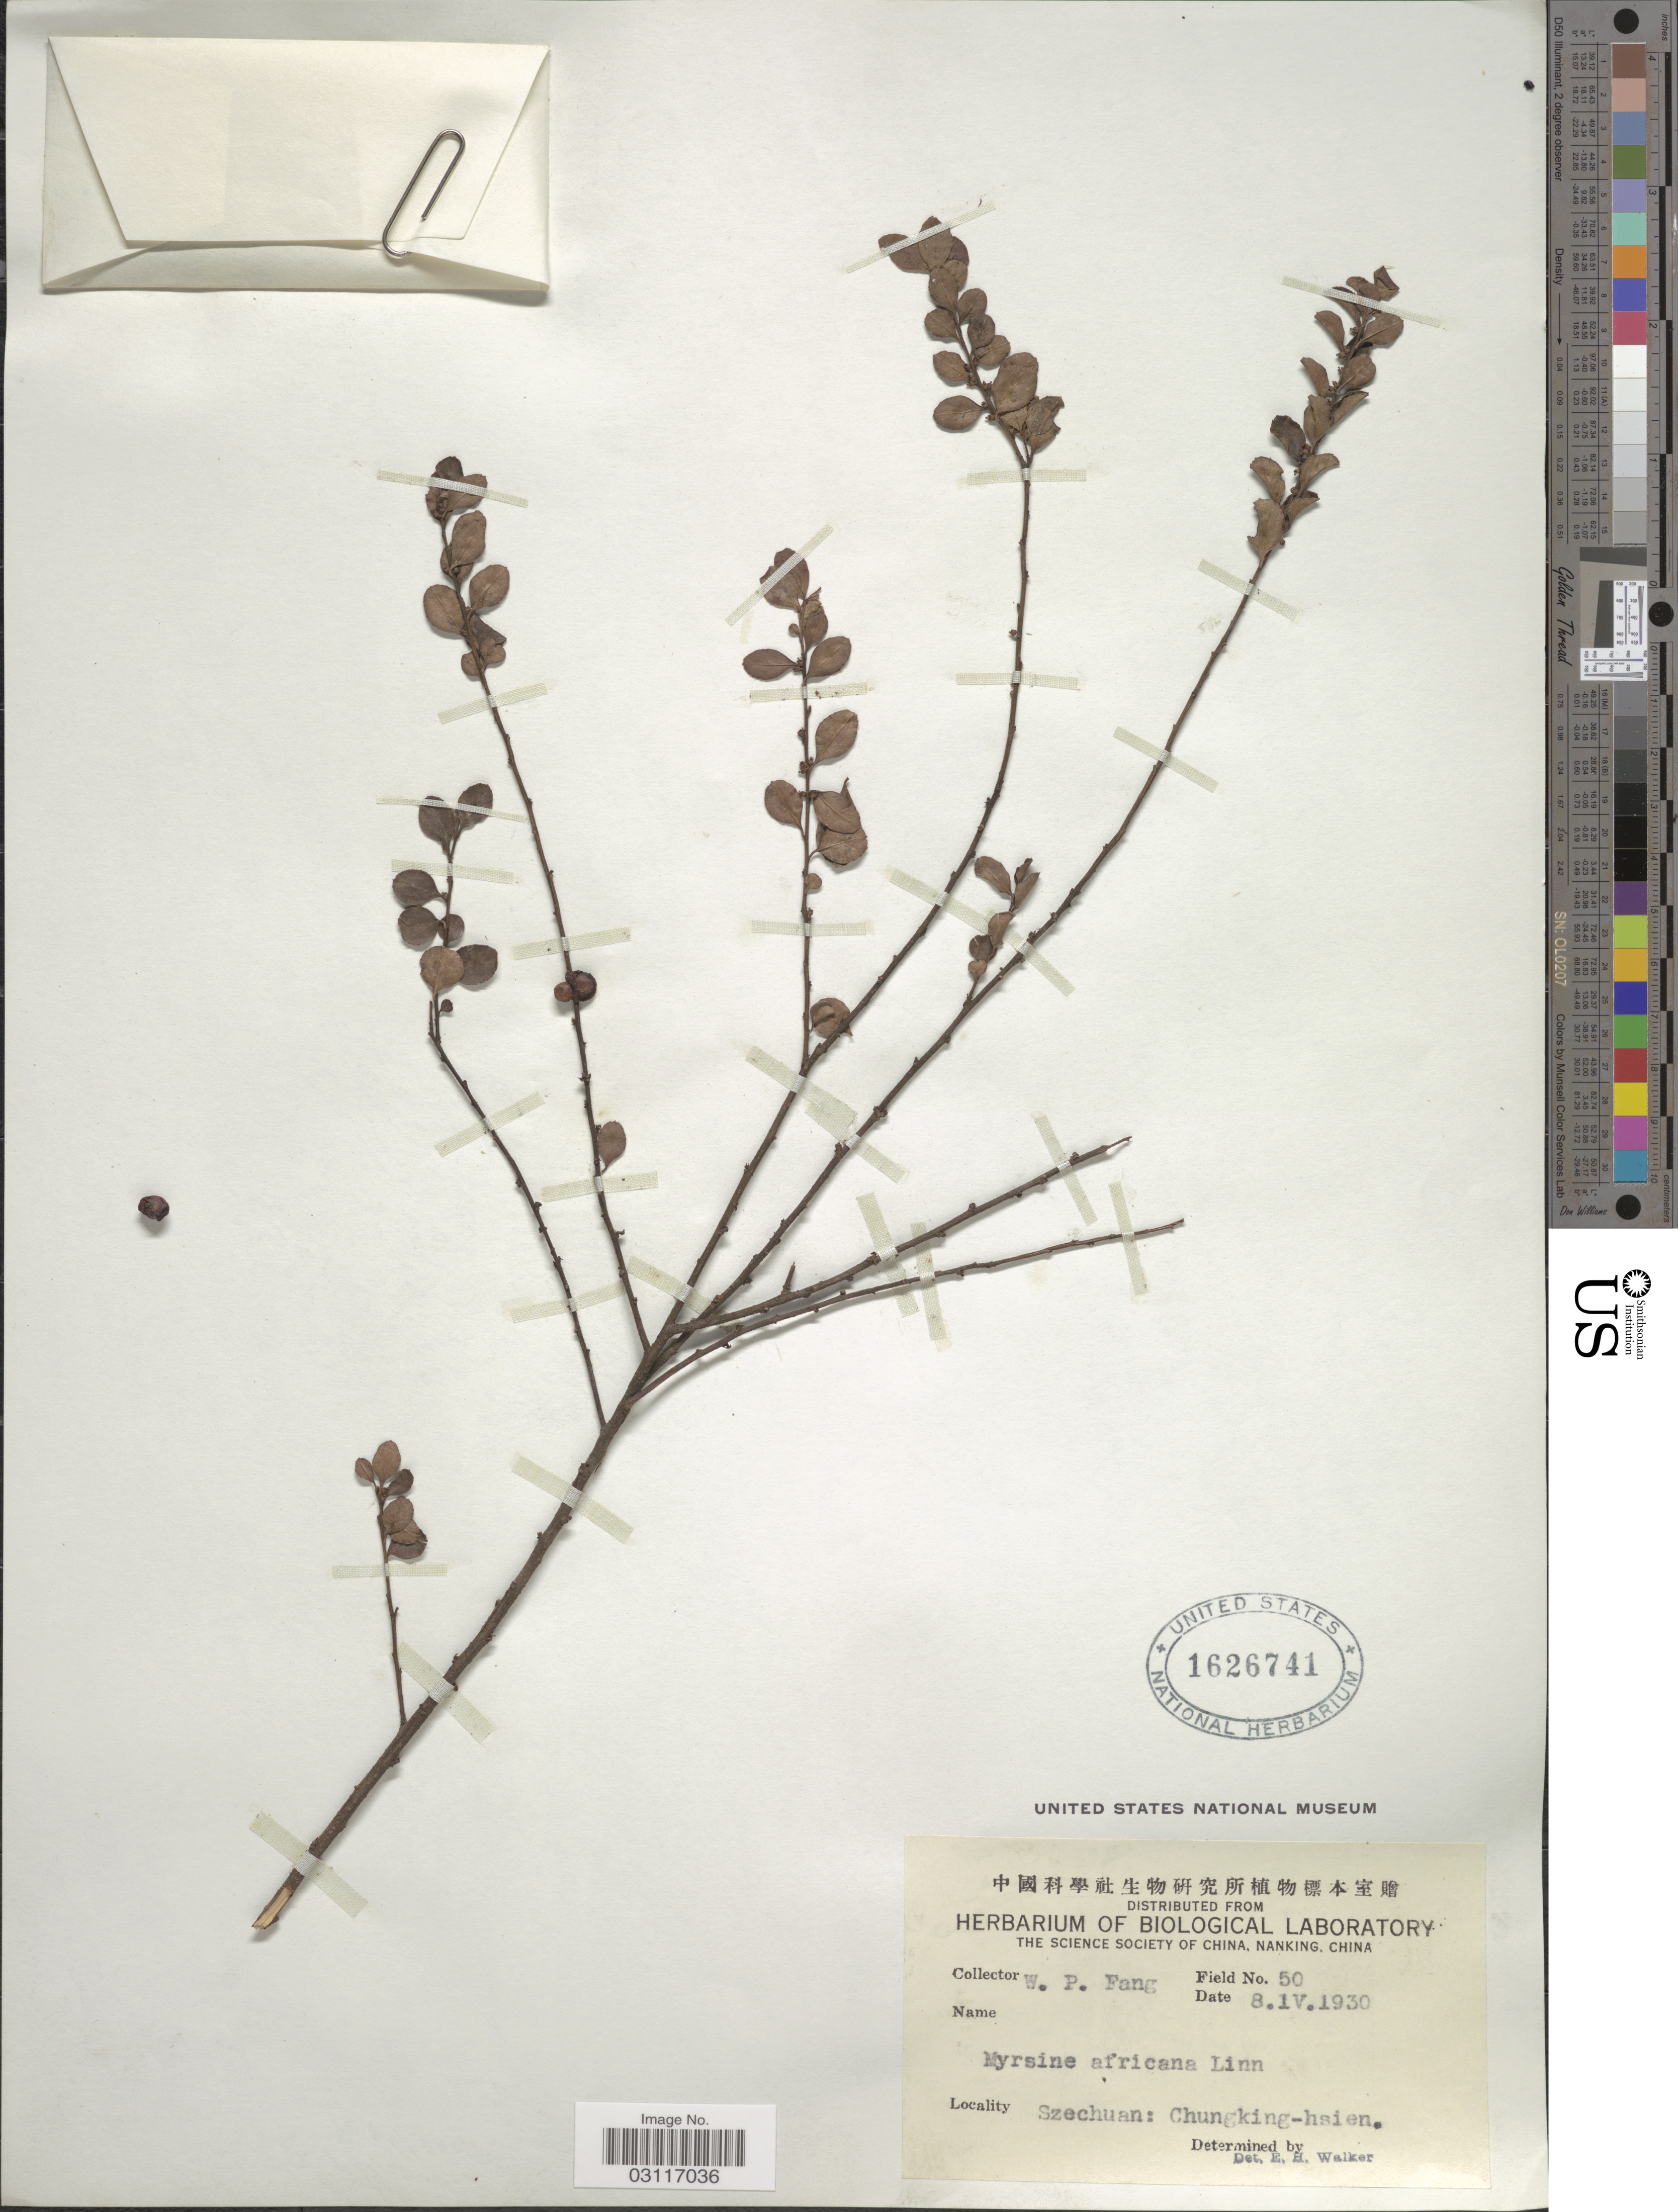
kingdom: Plantae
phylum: Tracheophyta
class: Magnoliopsida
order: Ericales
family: Primulaceae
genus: Myrsine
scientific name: Myrsine africana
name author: L.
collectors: W. P. Fang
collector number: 50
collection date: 1930-04-08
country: China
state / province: Sichuan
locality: Szechuan: Chungking-hsien.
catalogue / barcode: US 1626741